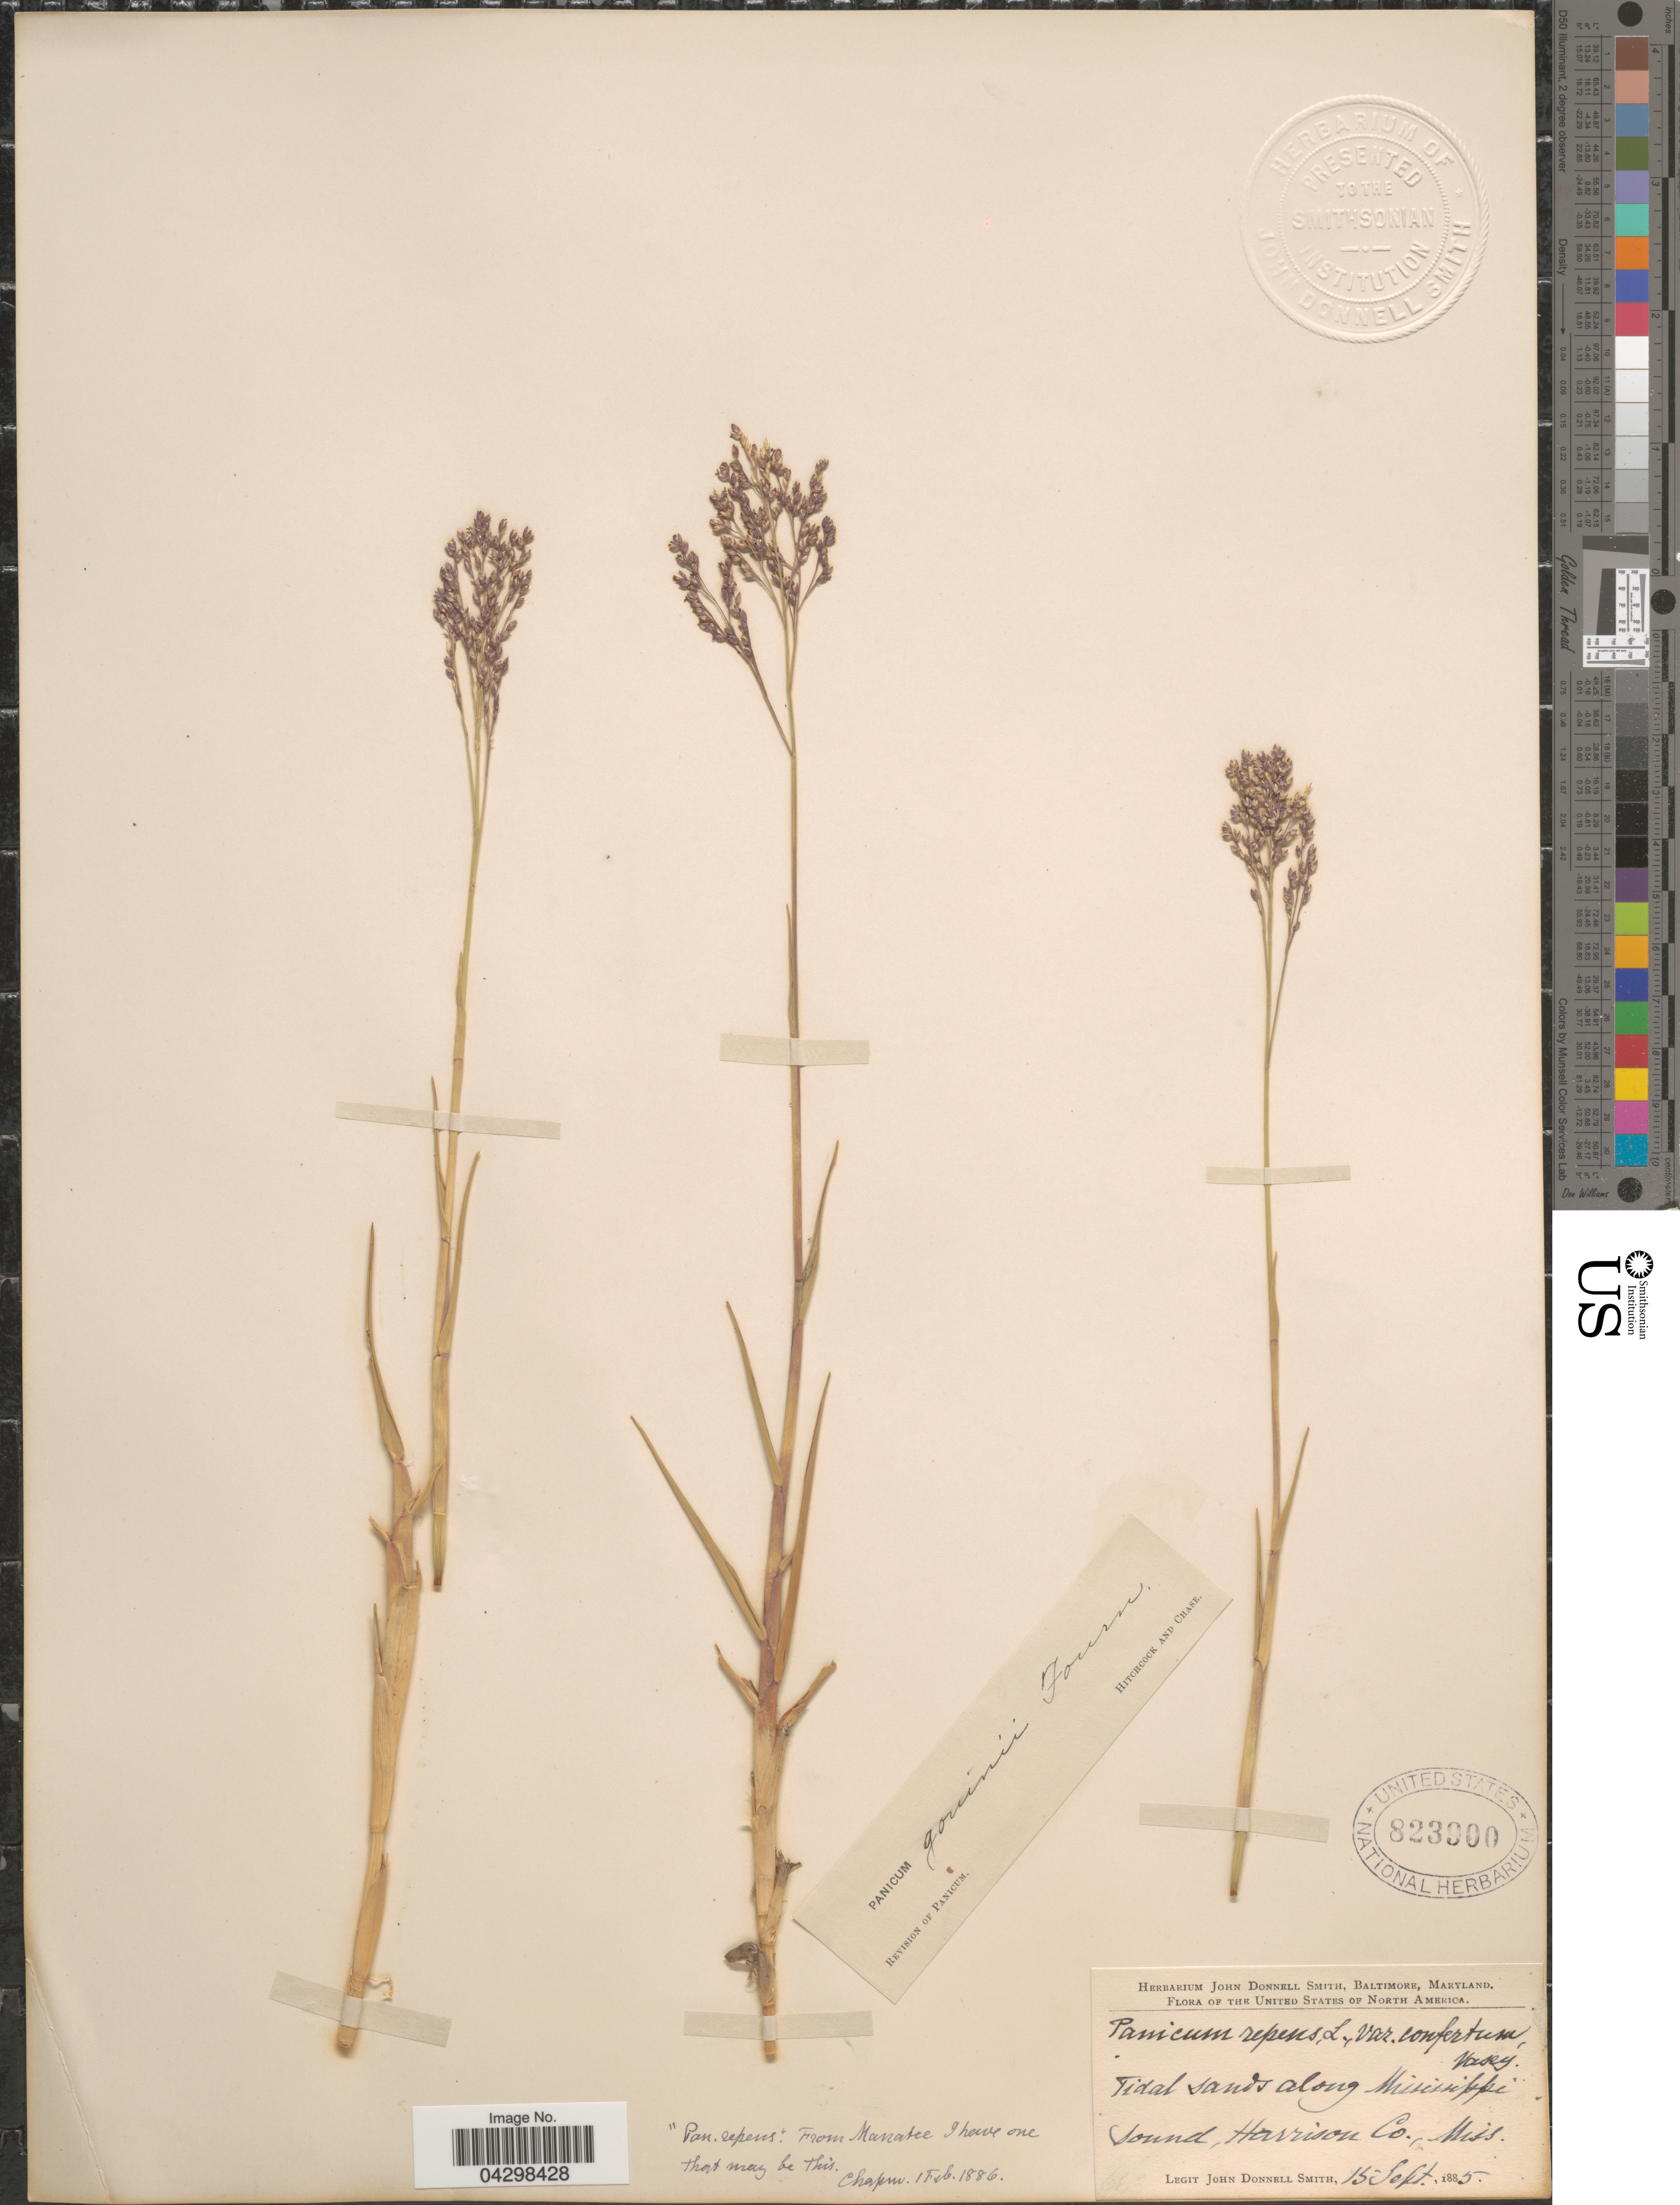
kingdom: Plantae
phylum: Tracheophyta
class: Liliopsida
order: Poales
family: Poaceae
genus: Panicum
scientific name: Panicum gouinii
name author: E. Fourn.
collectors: J. Donnell Smith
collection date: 1885-09-15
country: United States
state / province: Mississippi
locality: The United States of North America. Tidal sands along Mississippi Sound, Harrison Co.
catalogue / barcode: US 823900